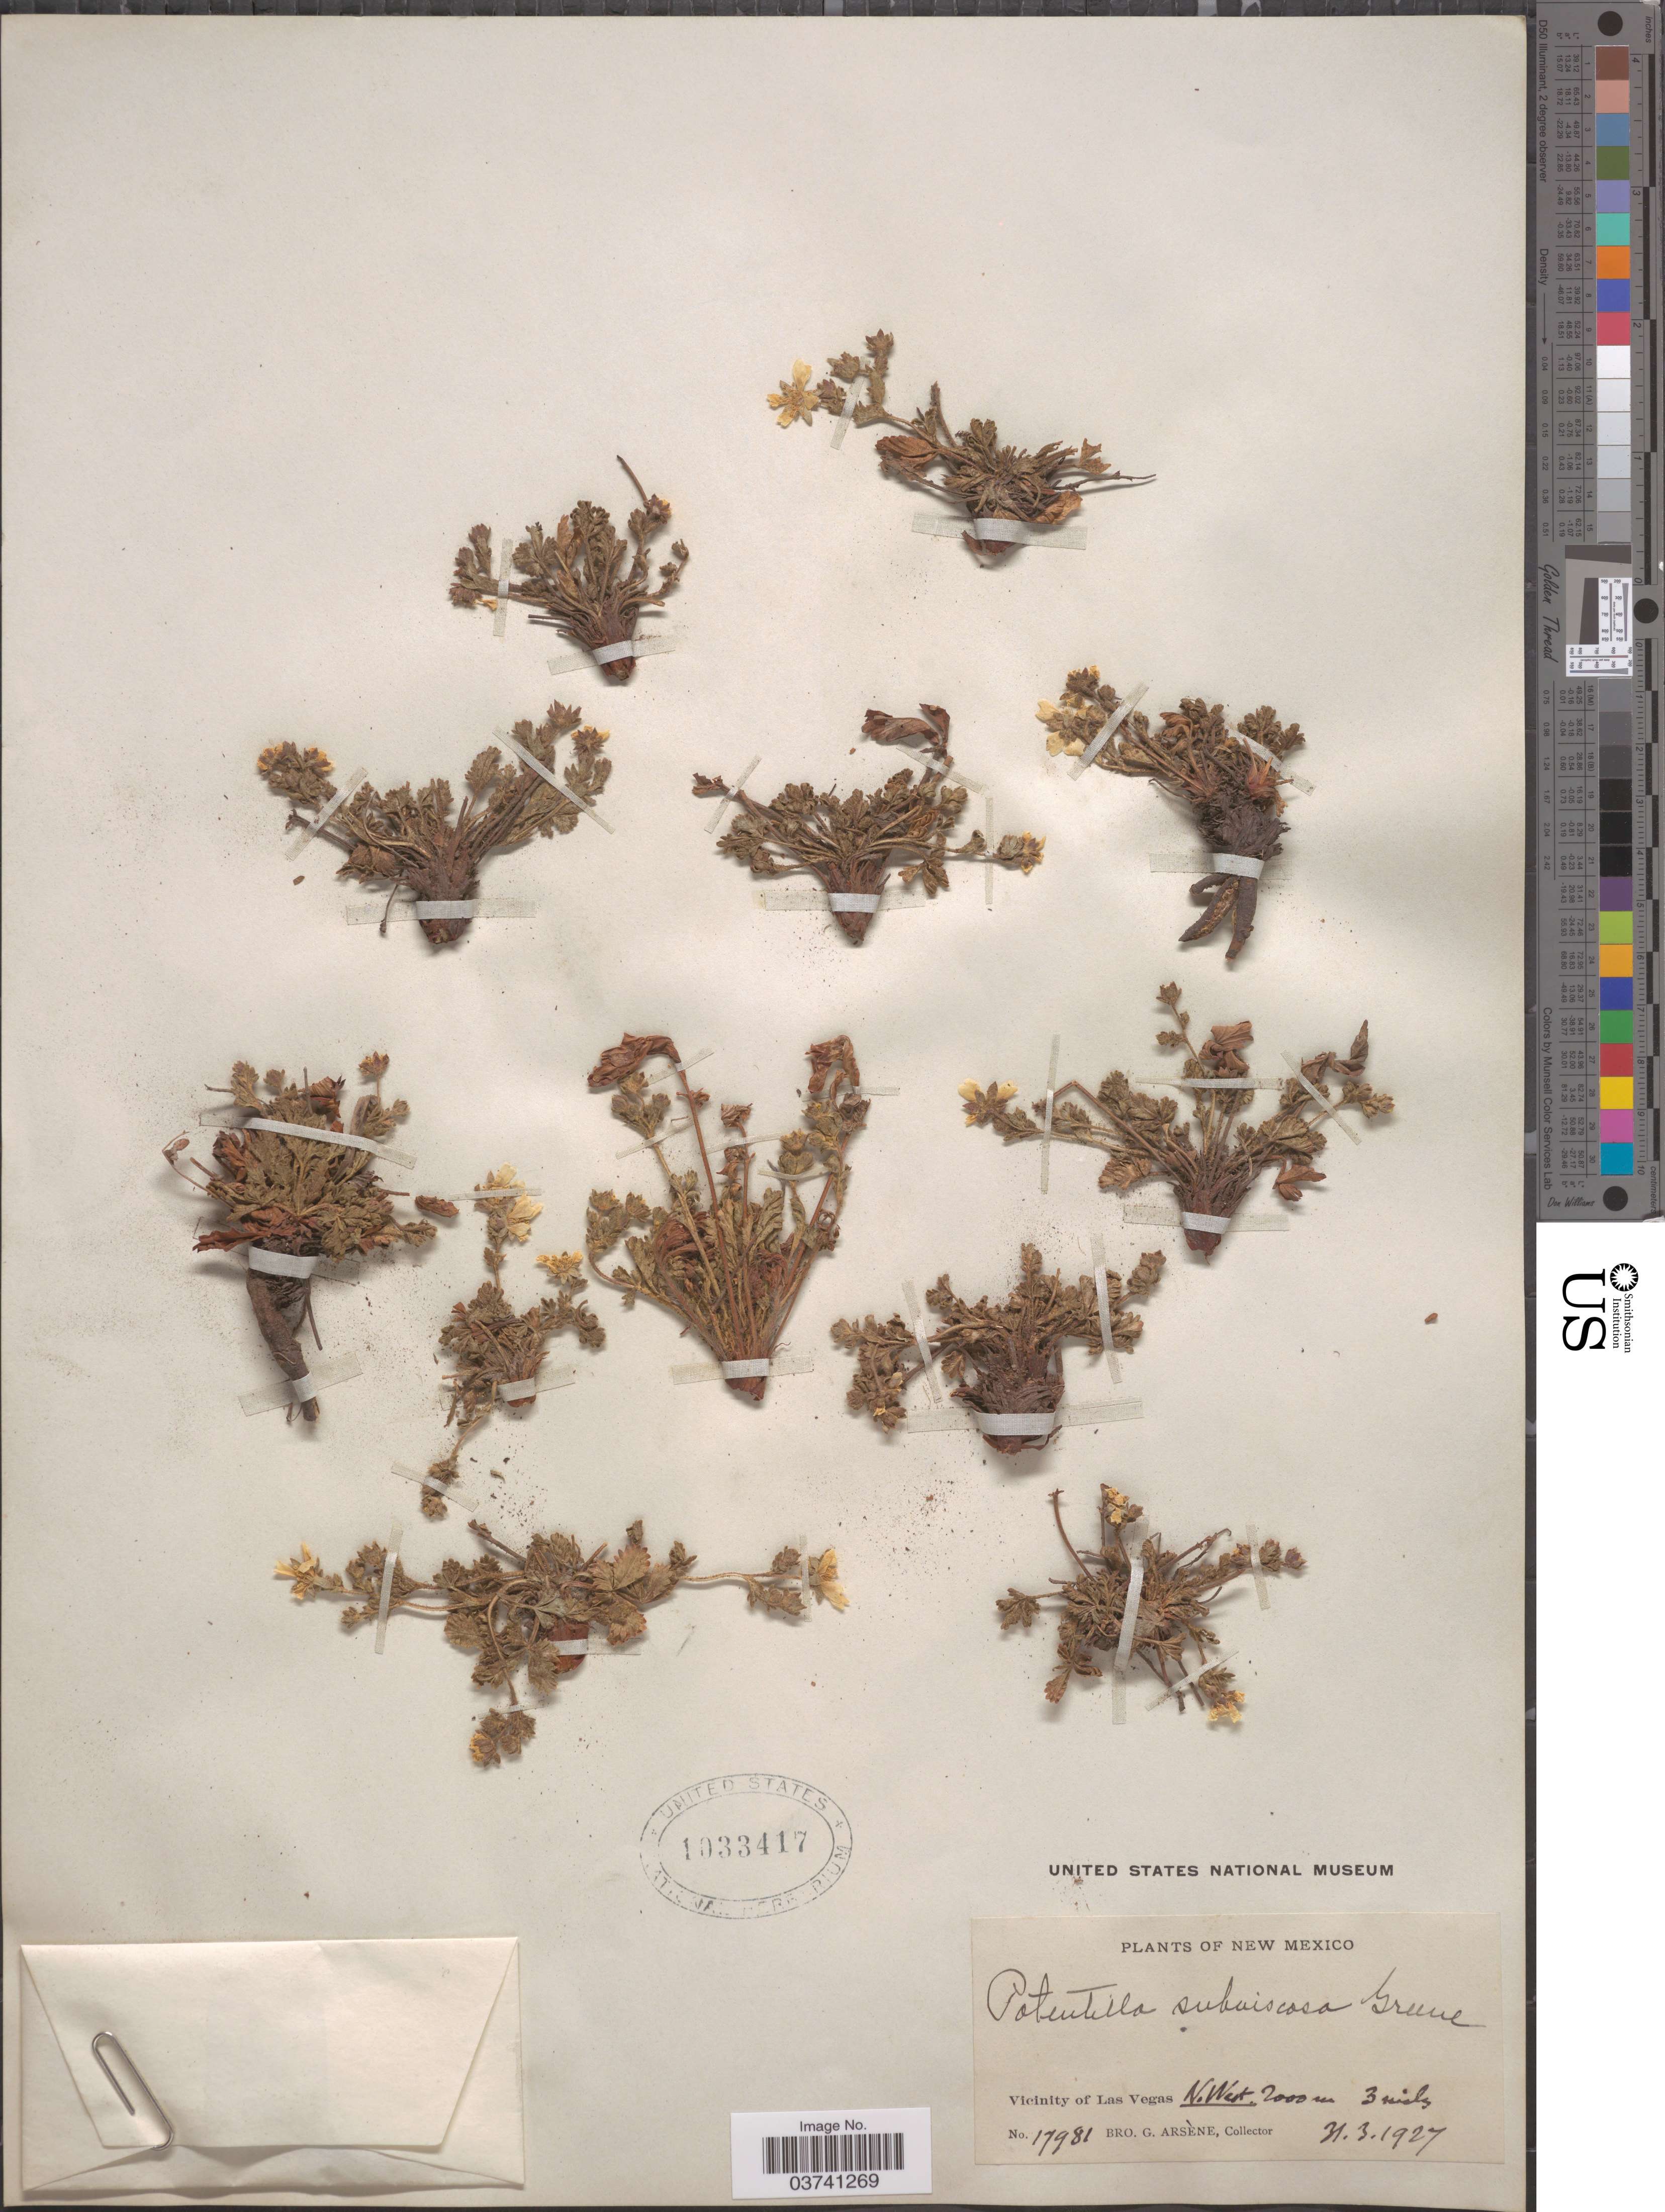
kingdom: Plantae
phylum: Tracheophyta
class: Magnoliopsida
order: Rosales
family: Rosaceae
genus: Potentilla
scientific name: Potentilla subviscosa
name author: Greene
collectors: Bro. G. Arsène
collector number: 17981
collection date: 1927-03-31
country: United States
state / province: New Mexico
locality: Vicinity of Las Vegas. N.West. 3 miles.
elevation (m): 2000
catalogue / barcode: US 1033417